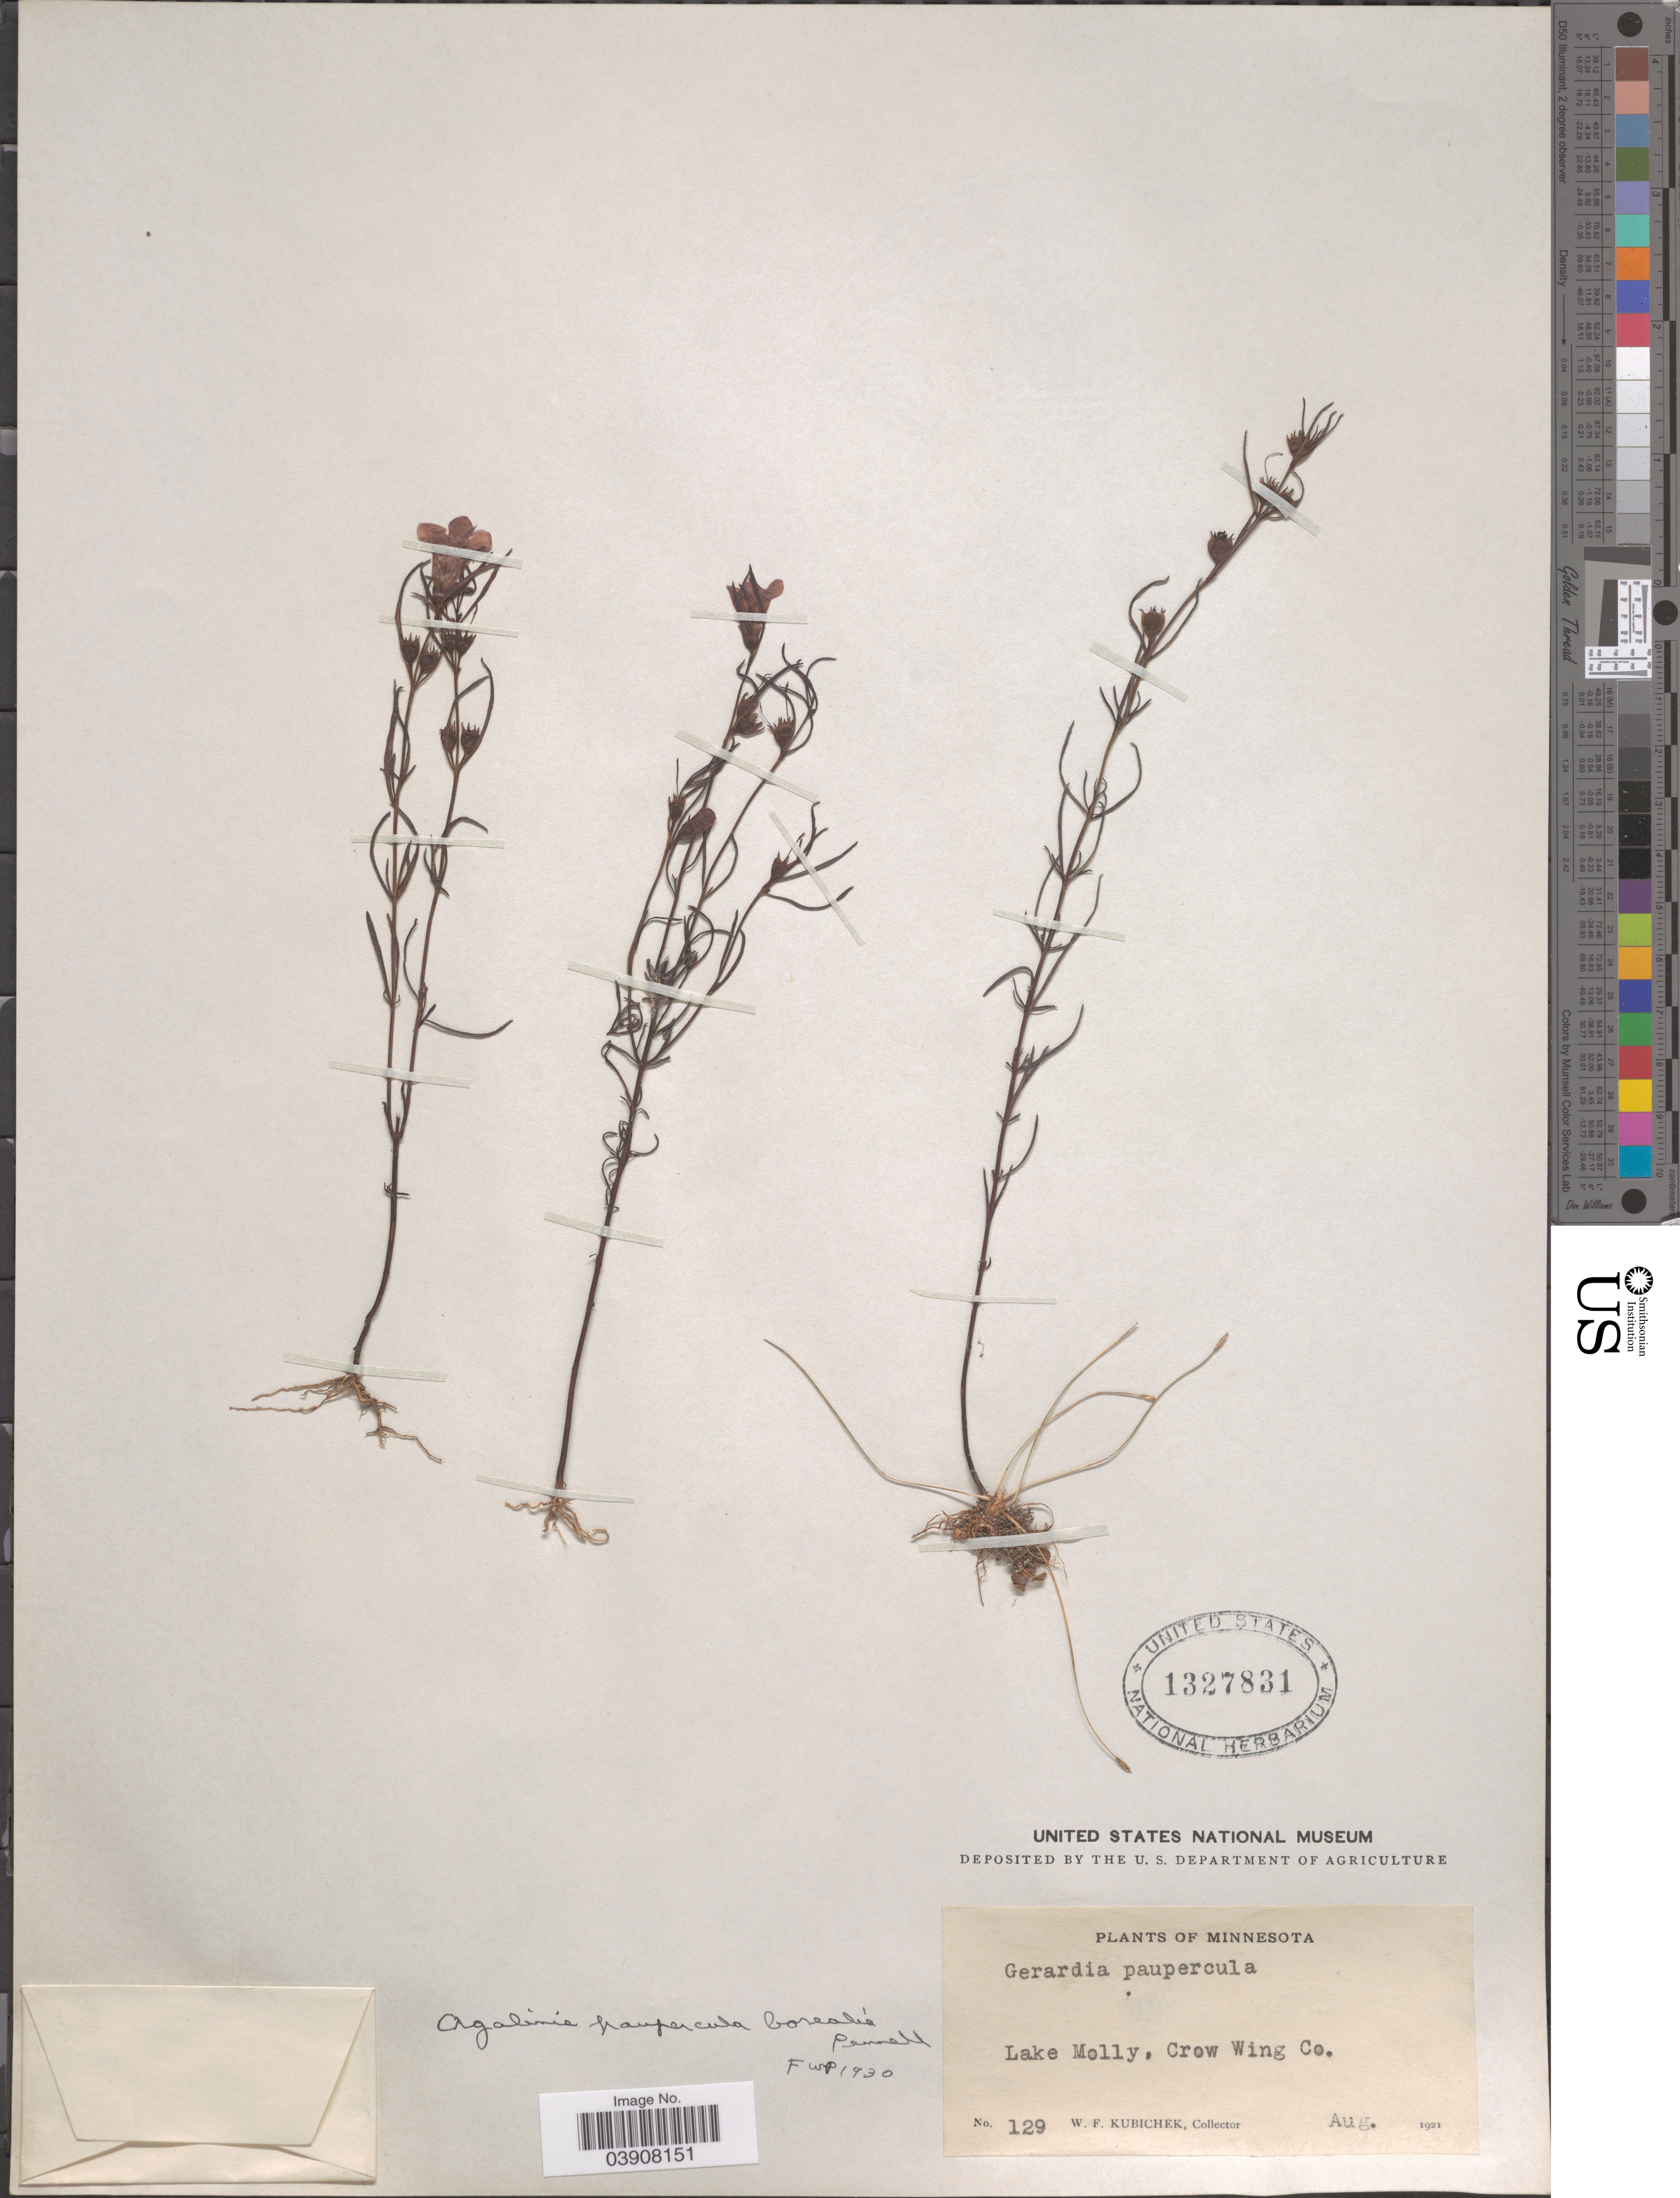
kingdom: Plantae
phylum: Tracheophyta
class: Magnoliopsida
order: Lamiales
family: Orobanchaceae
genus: Agalinis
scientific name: Agalinis paupercula var. borealis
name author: Pennell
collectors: W. Kubichek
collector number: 129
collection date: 1921-08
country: United States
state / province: Minnesota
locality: Lake Molly, Crow Wing Co.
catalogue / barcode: US 1327831